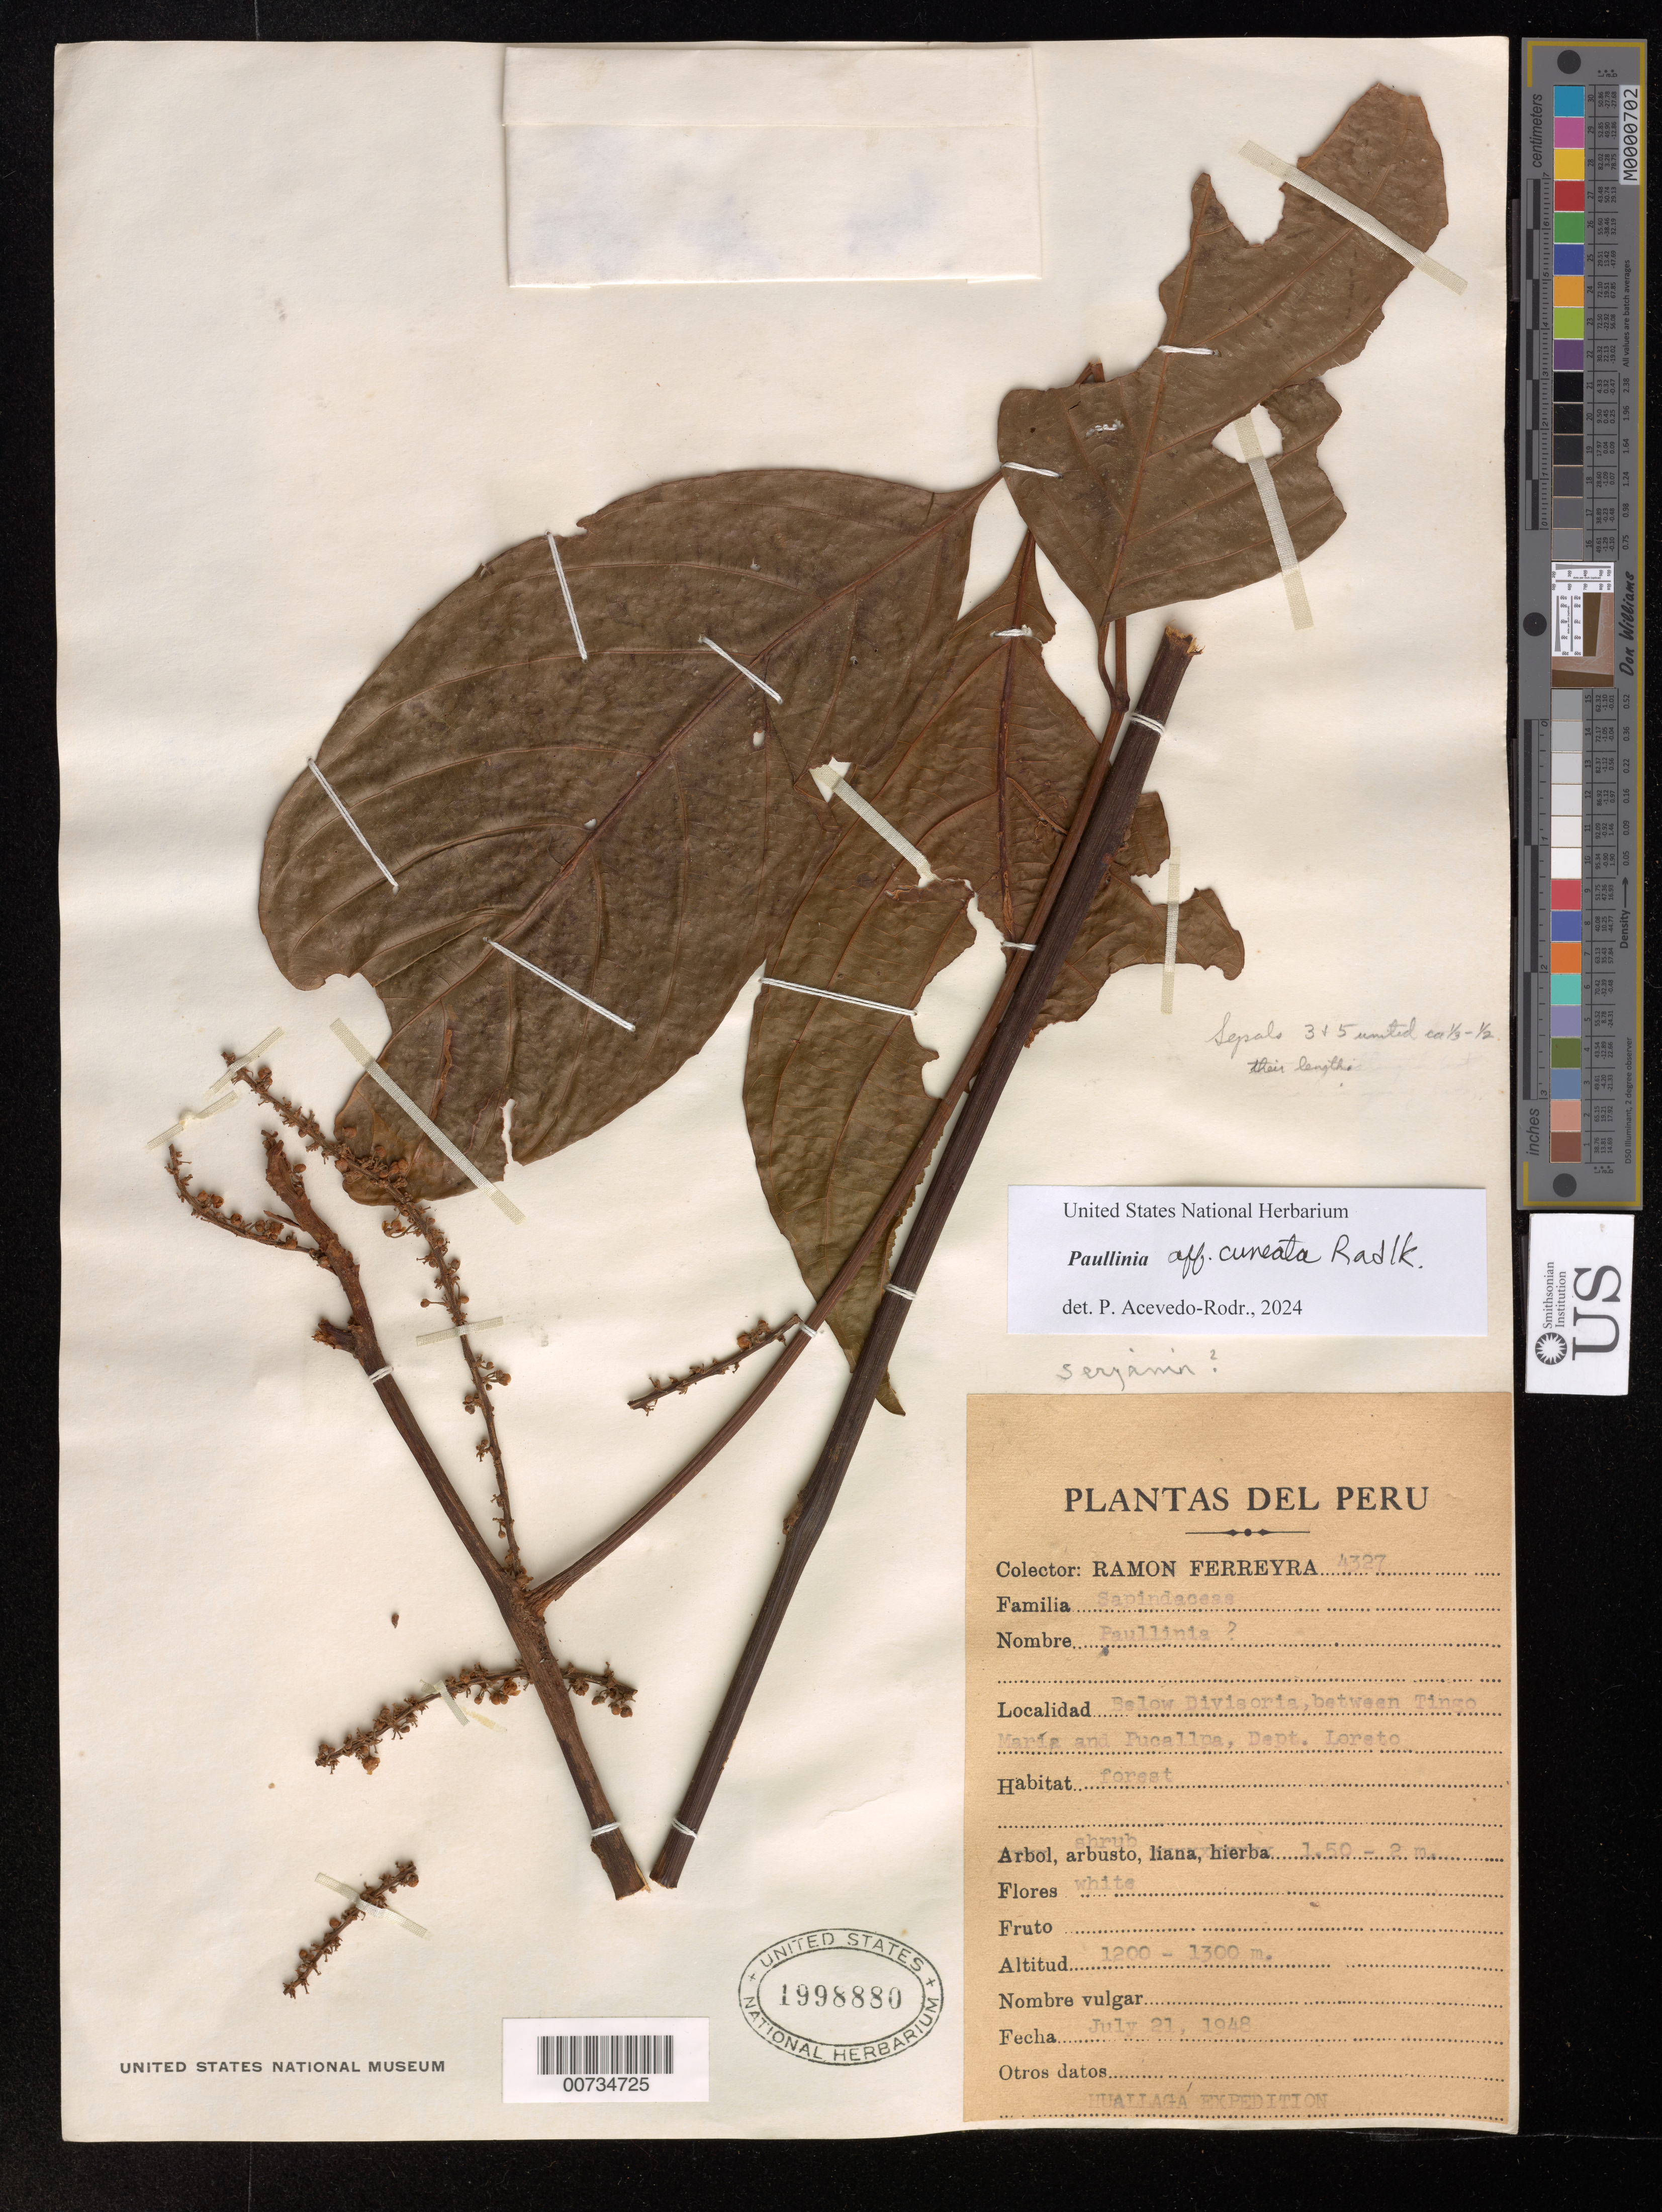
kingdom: Plantae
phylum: Tracheophyta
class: Magnoliopsida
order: Sapindales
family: Sapindaceae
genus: Paullinia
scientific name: Paullinia cuneata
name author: Radlk.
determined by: Acevedo-Rodriguez, P., (US), Smithsonian Institution - National Museum of Natural History (UNITED STATES)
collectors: R. A. Ferreyra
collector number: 4327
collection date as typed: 21 Jul 1948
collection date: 1948-07-21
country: Peru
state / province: Loreto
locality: Below Diviscria, between Tingo María and Pucallpa.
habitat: Forest.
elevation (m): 1200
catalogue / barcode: US 1998880